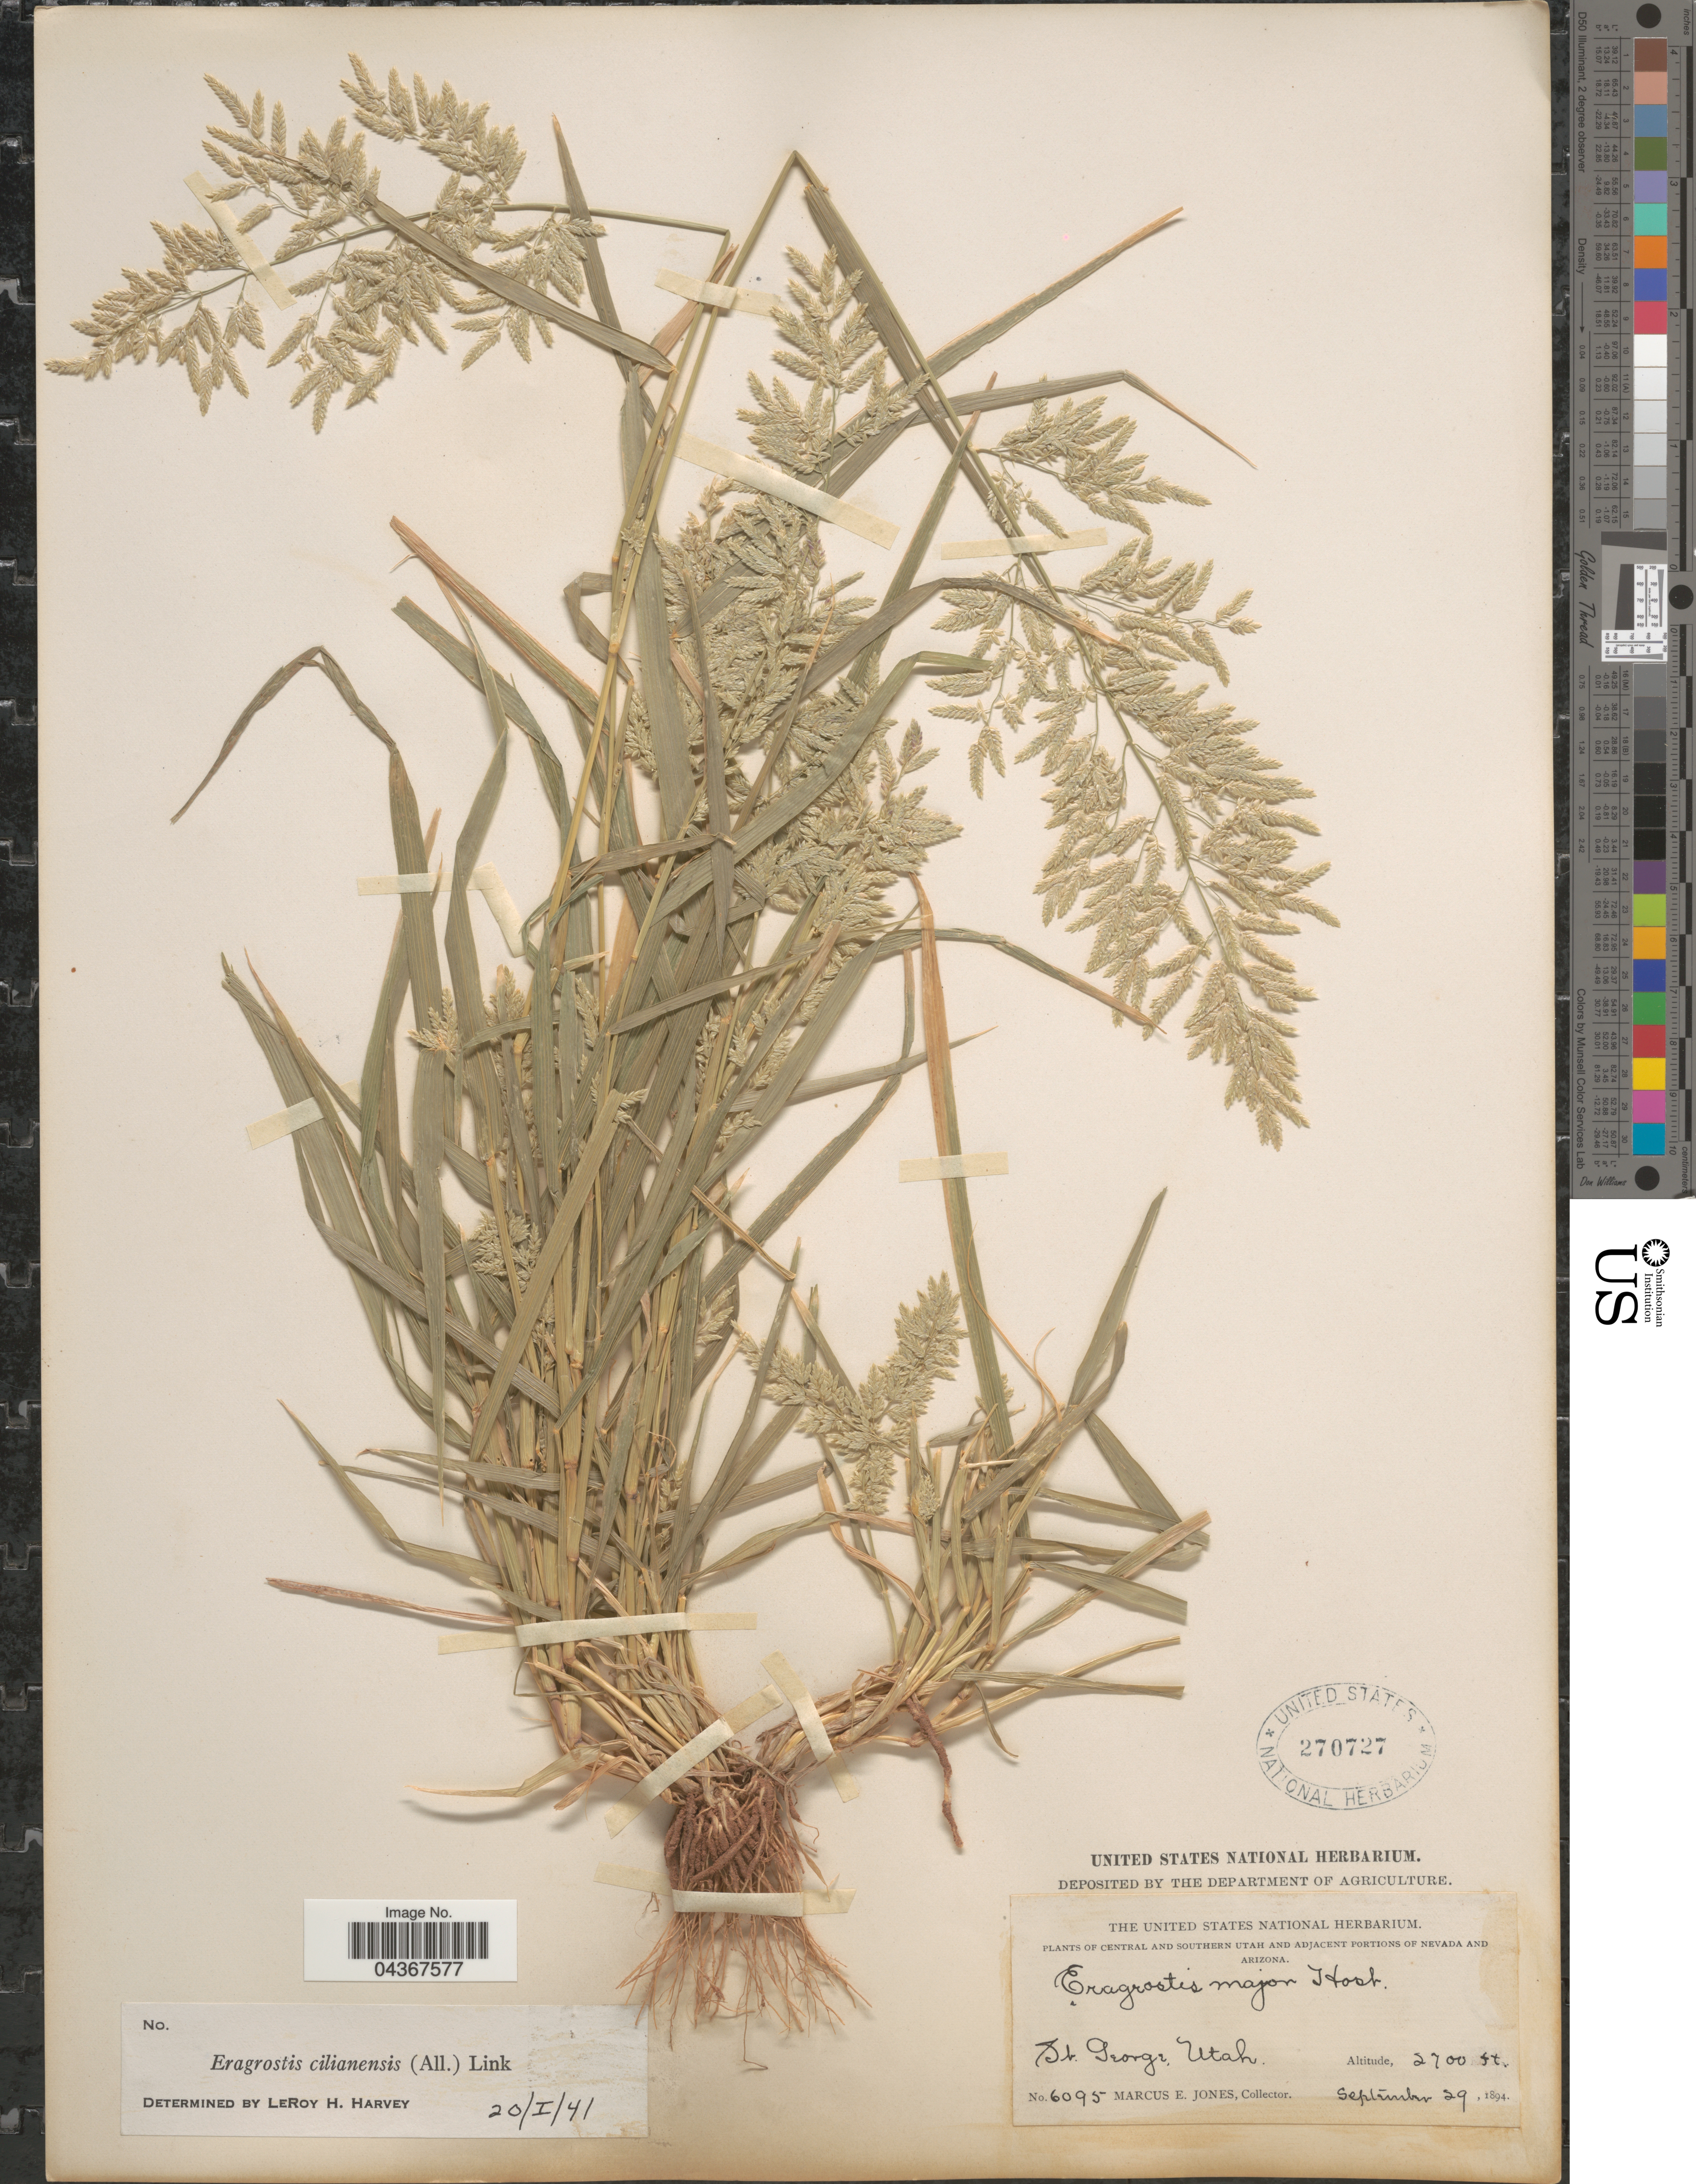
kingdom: Plantae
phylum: Tracheophyta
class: Liliopsida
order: Poales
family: Poaceae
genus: Eragrostis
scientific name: Eragrostis cilianensis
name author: (Bellardi) Vignolo ex Janch.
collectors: M. E. Jones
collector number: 6095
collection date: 1894-09-29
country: United States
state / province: Utah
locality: Central and Southern Utah. St. George.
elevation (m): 823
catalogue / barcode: US 270727